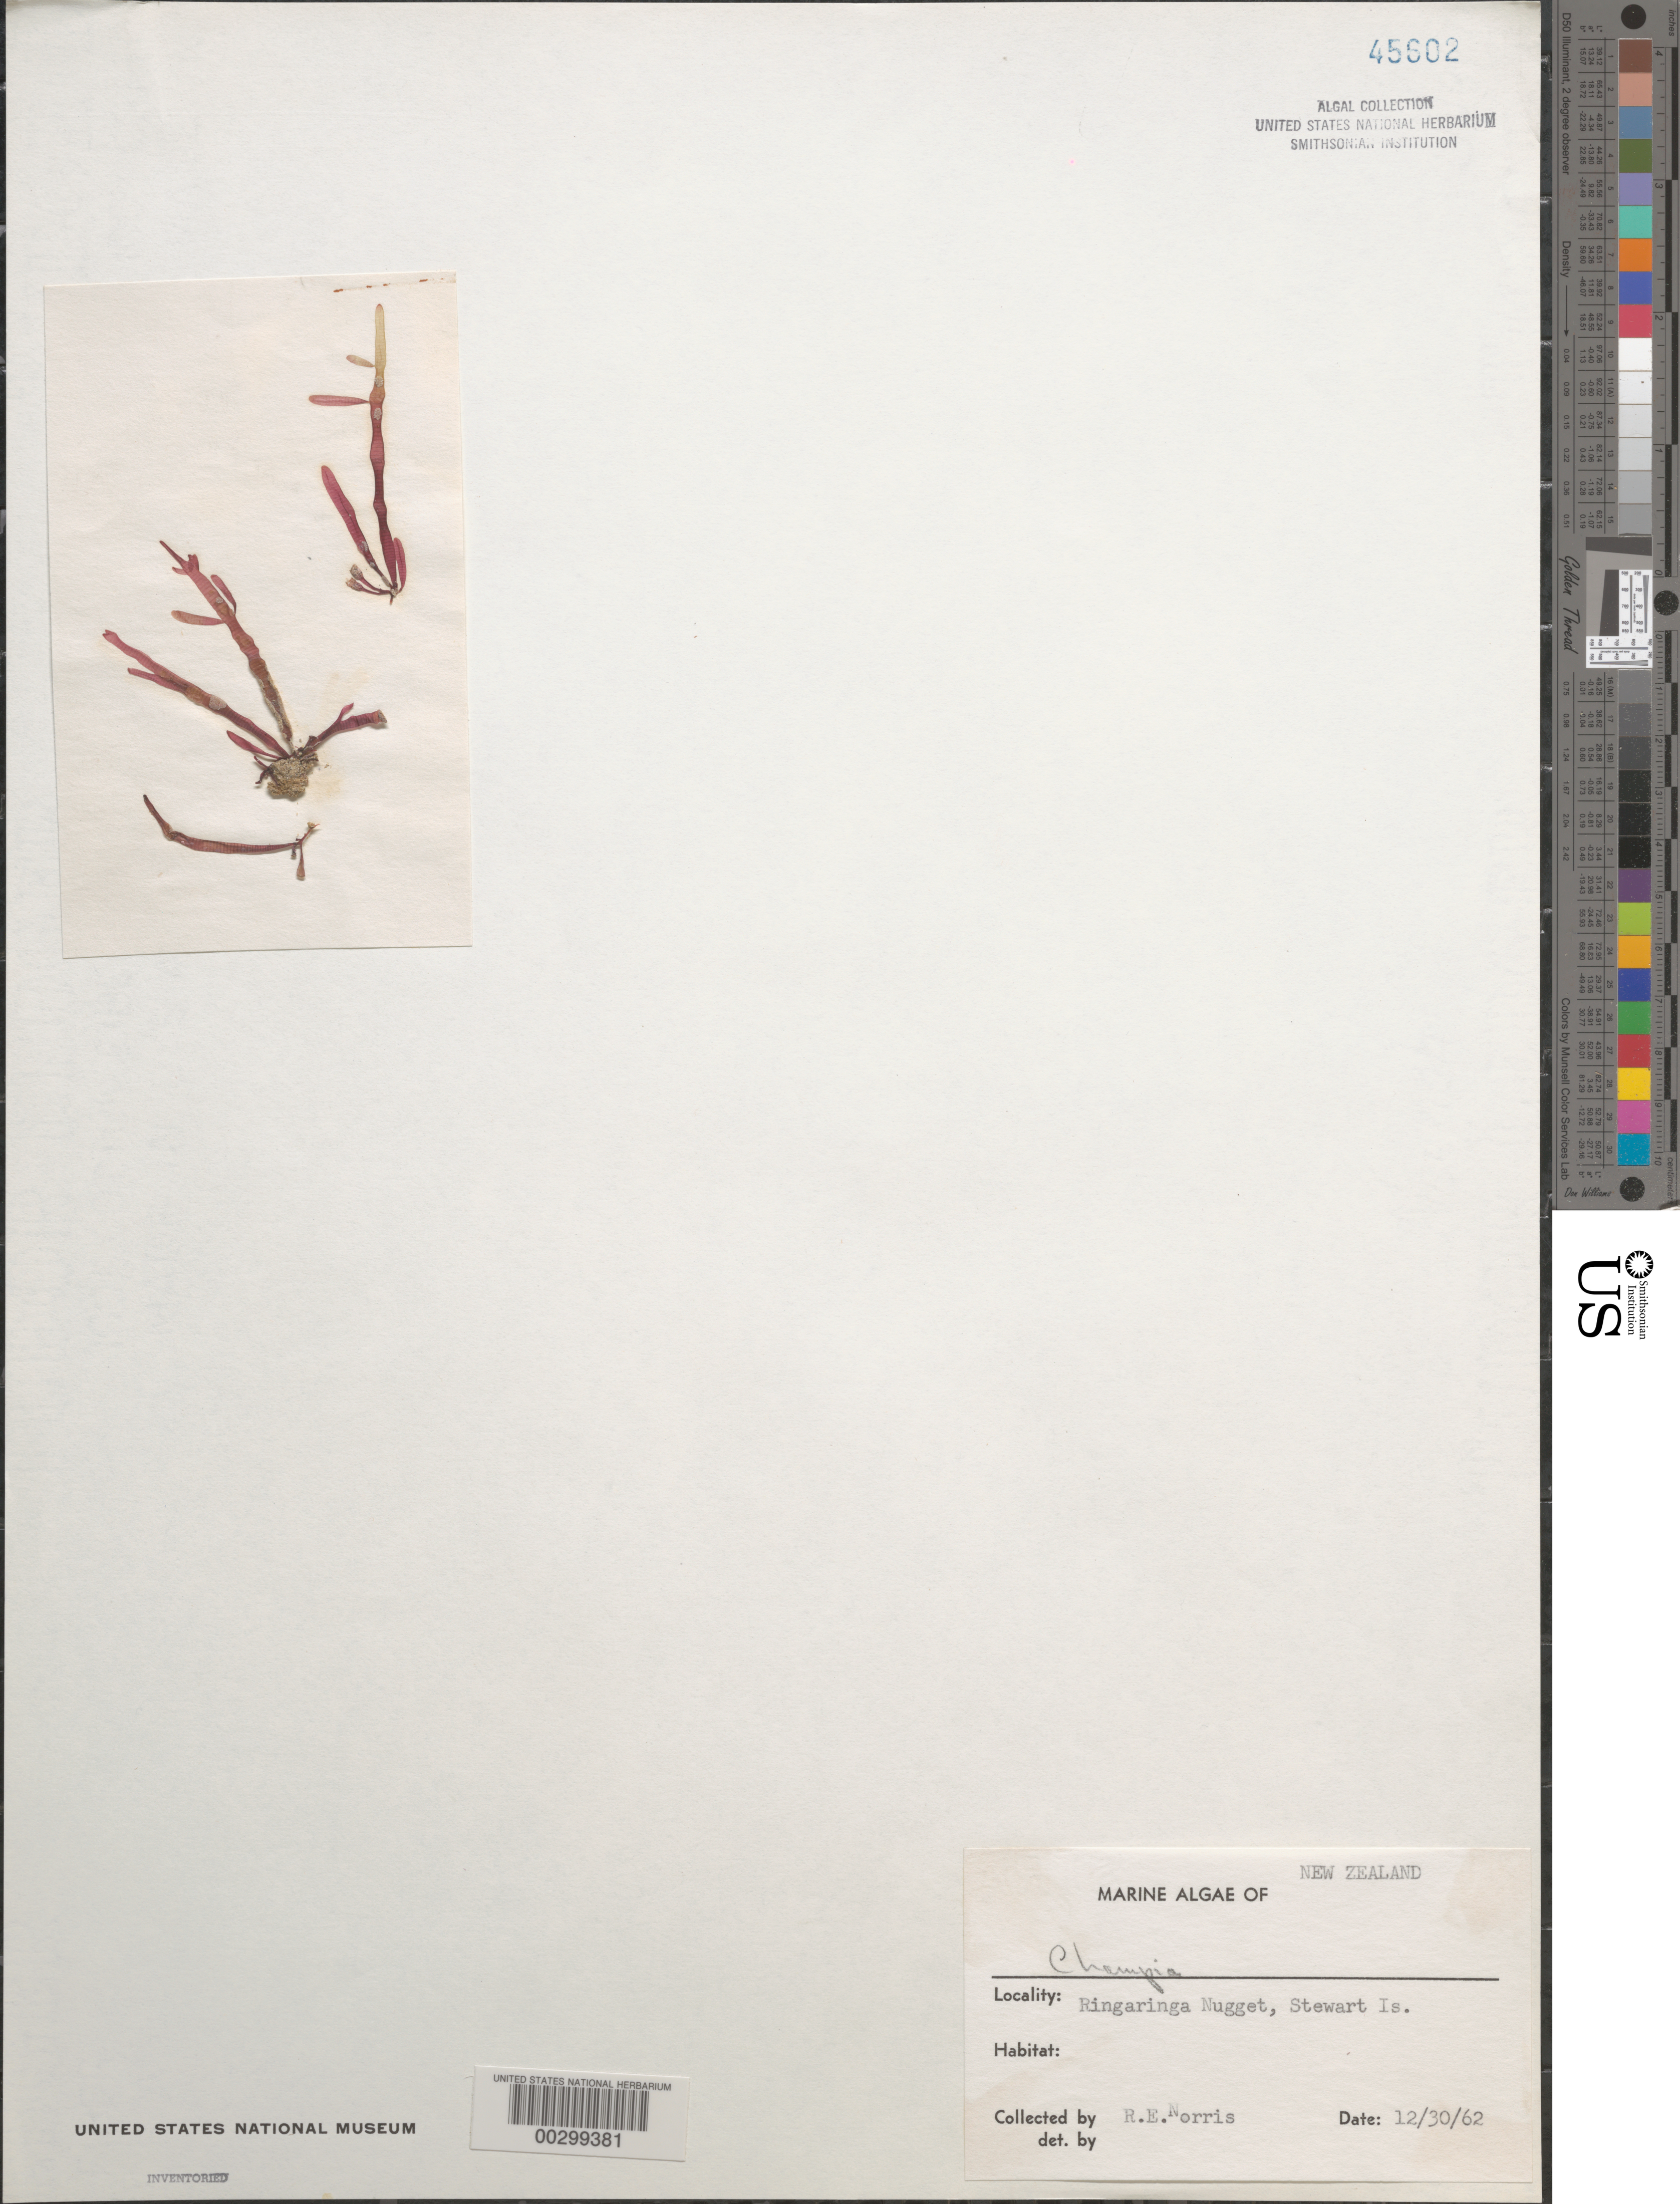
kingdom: Plantae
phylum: Rhodophyta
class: Florideophyceae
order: Rhodymeniales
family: Champiaceae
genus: Champia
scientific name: Champia sp.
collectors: R. E. Norris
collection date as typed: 30 Dec 1962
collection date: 1962-12-30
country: New Zealand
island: Stewart Island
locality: Ringaringa Nugget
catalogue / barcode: US 45602